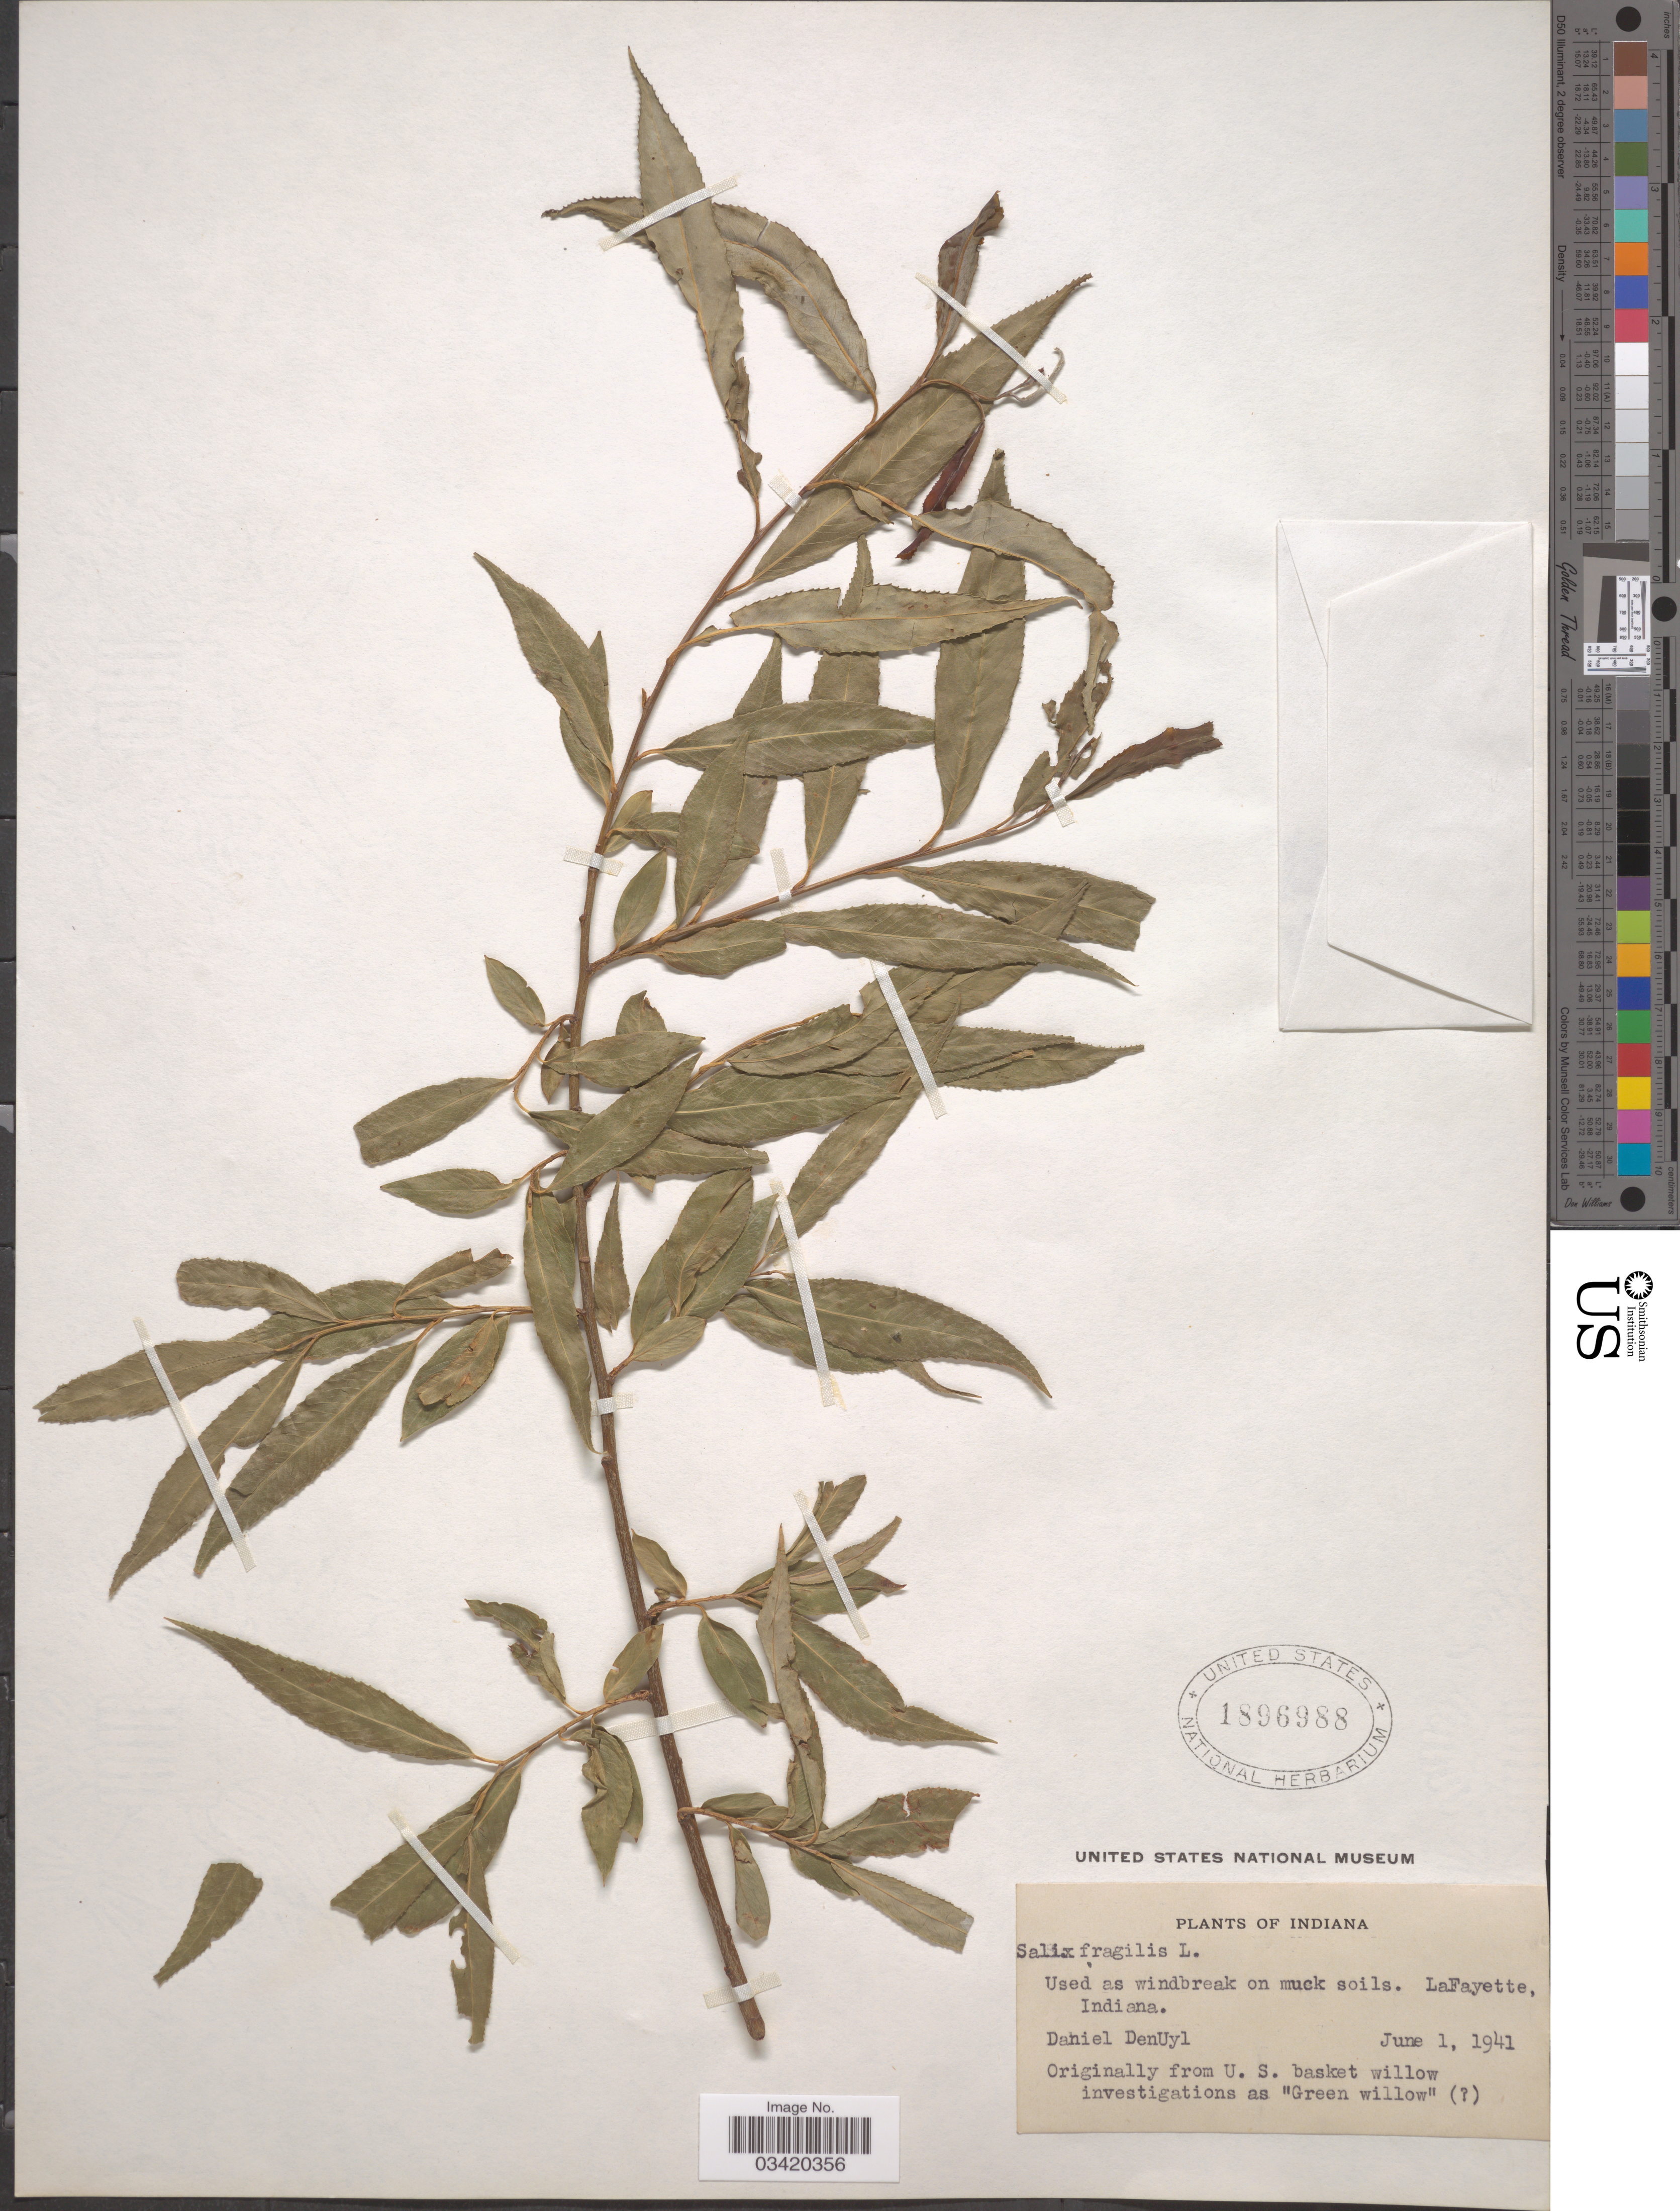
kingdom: Plantae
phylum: Tracheophyta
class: Magnoliopsida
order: Malpighiales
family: Salicaceae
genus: Salix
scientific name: Salix fragilis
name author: L.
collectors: D. DenUyl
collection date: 1941-06-01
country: United States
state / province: Indiana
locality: LaFayette.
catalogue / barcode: US 1896988